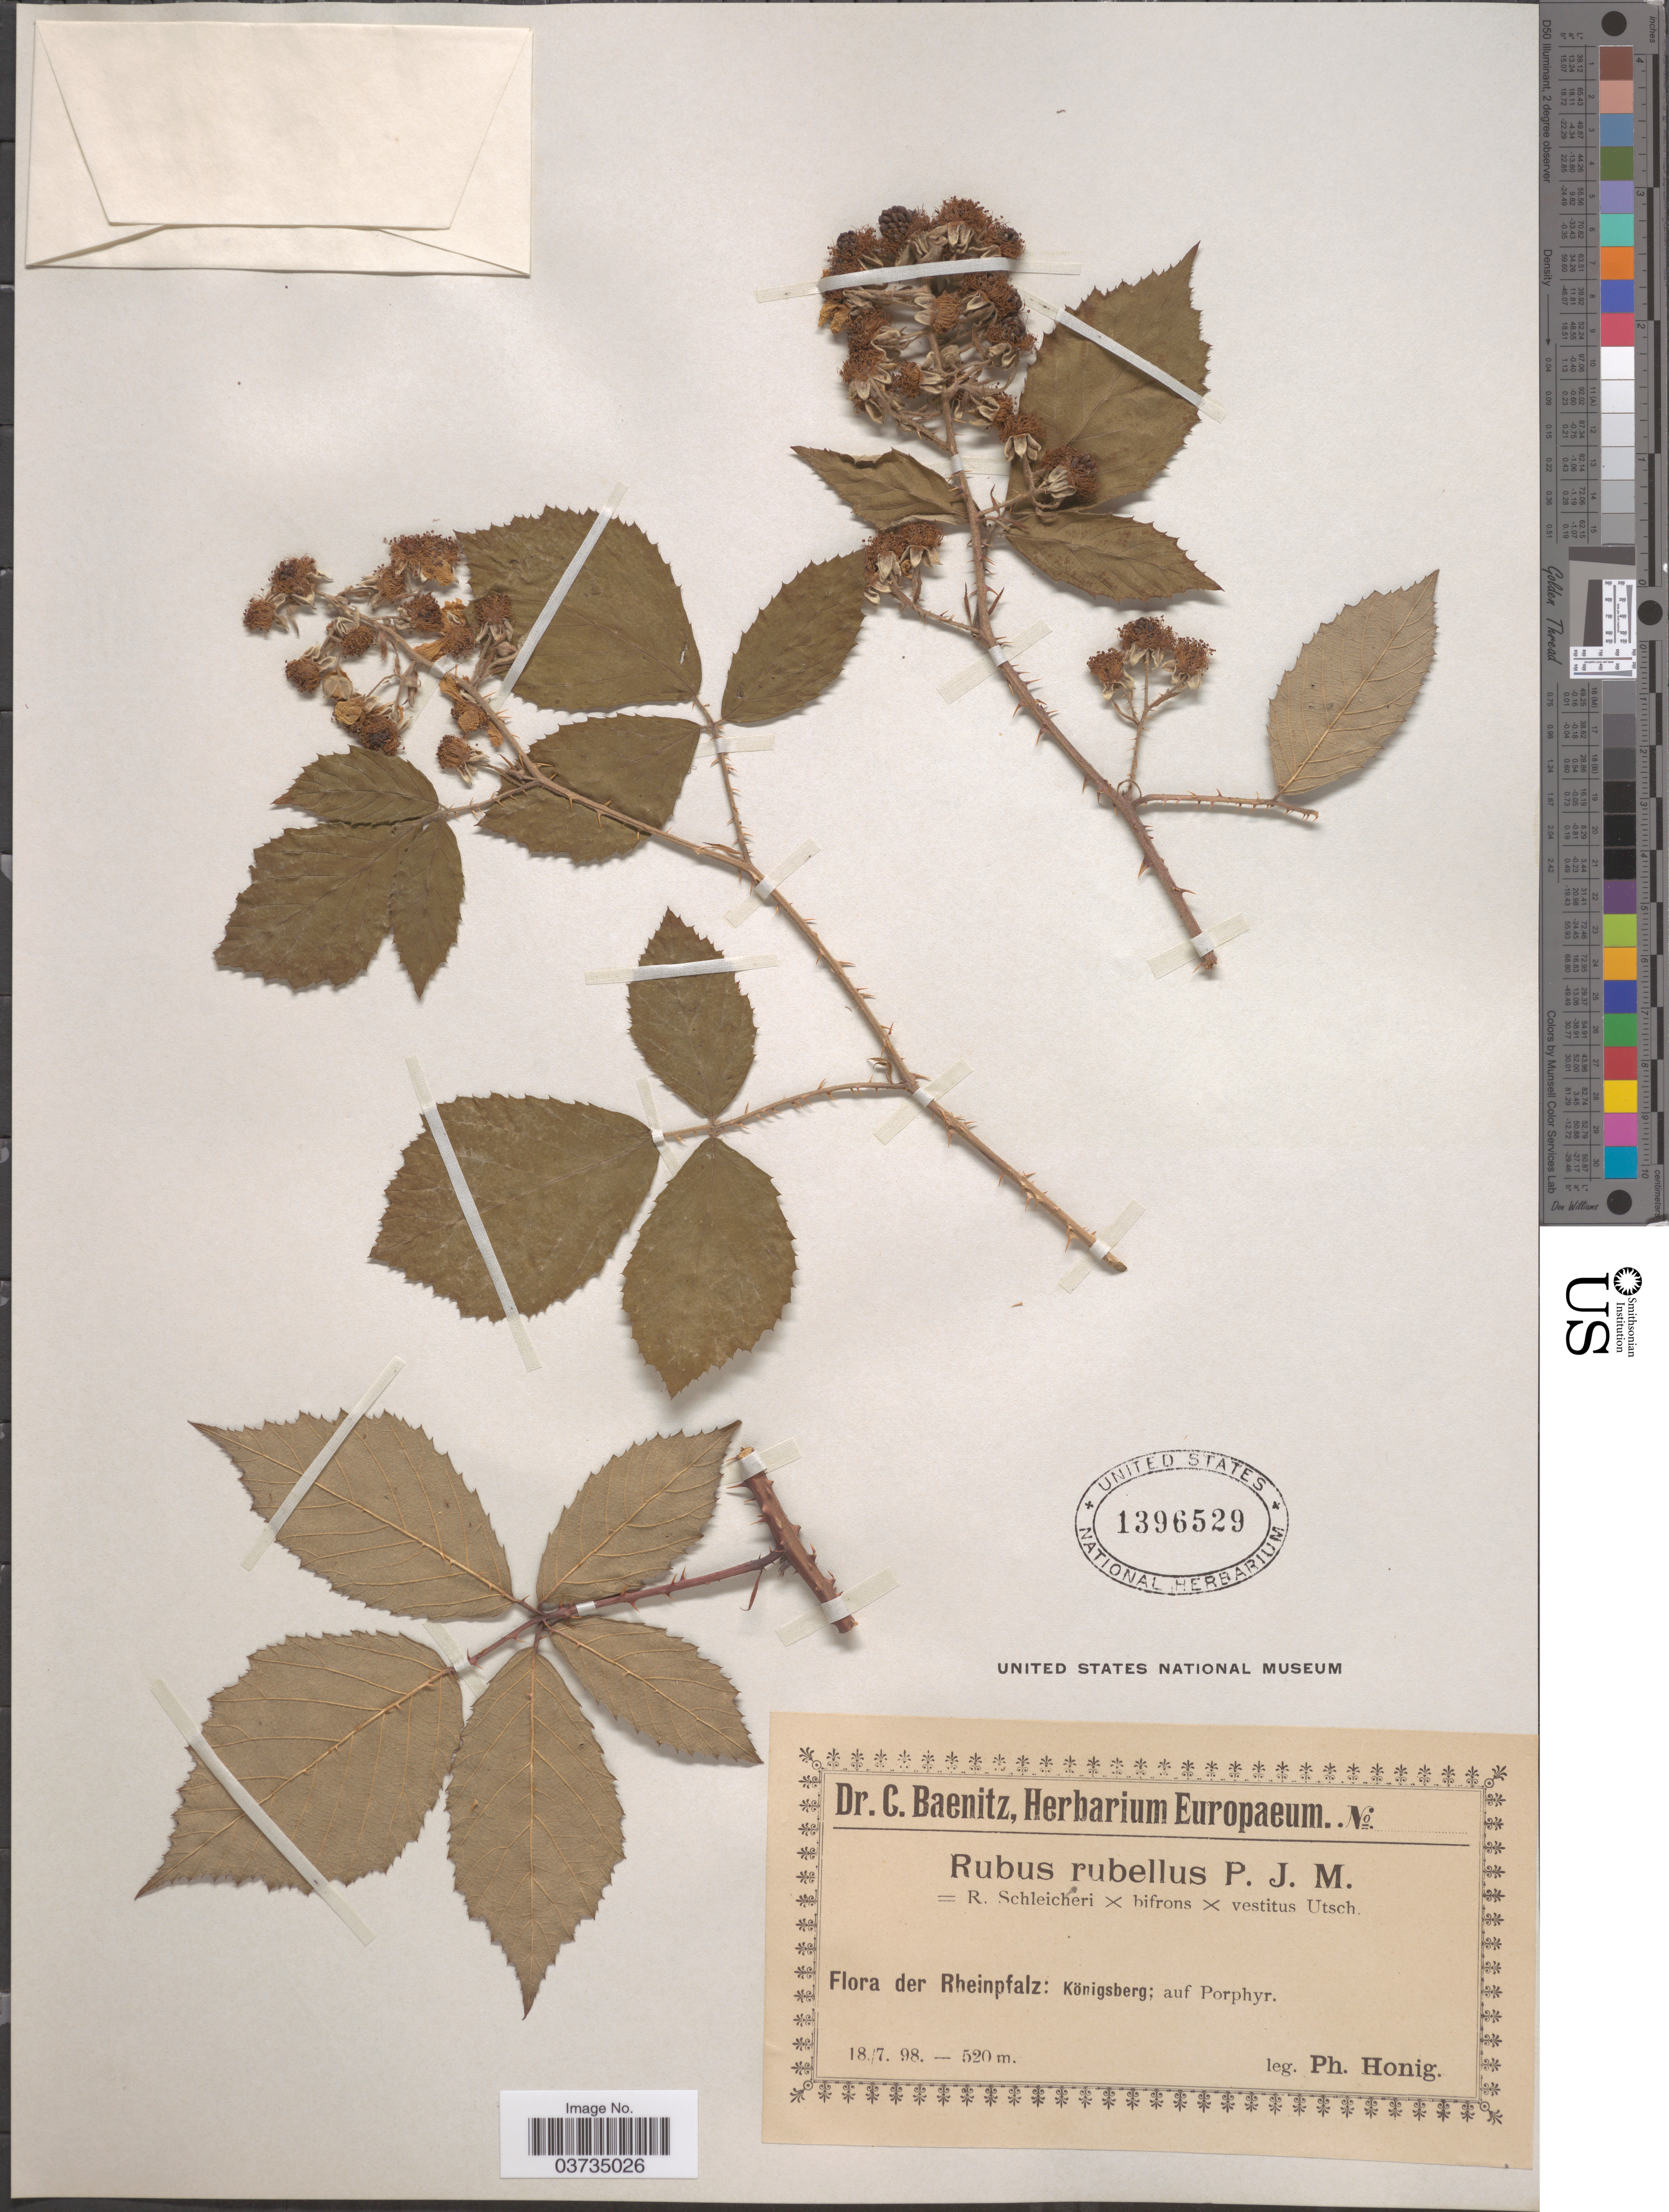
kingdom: Plantae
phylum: Tracheophyta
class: Magnoliopsida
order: Rosales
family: Rosaceae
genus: Rubus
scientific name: Rubus rubellus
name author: P.J. Müll.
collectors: P. Honig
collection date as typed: Transcribed d/m/y: 18/7/98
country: Germany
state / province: Rhineland-Palatinate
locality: Rheinpfalz: Königsberg; auf Porphyr.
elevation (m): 520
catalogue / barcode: US 1396529